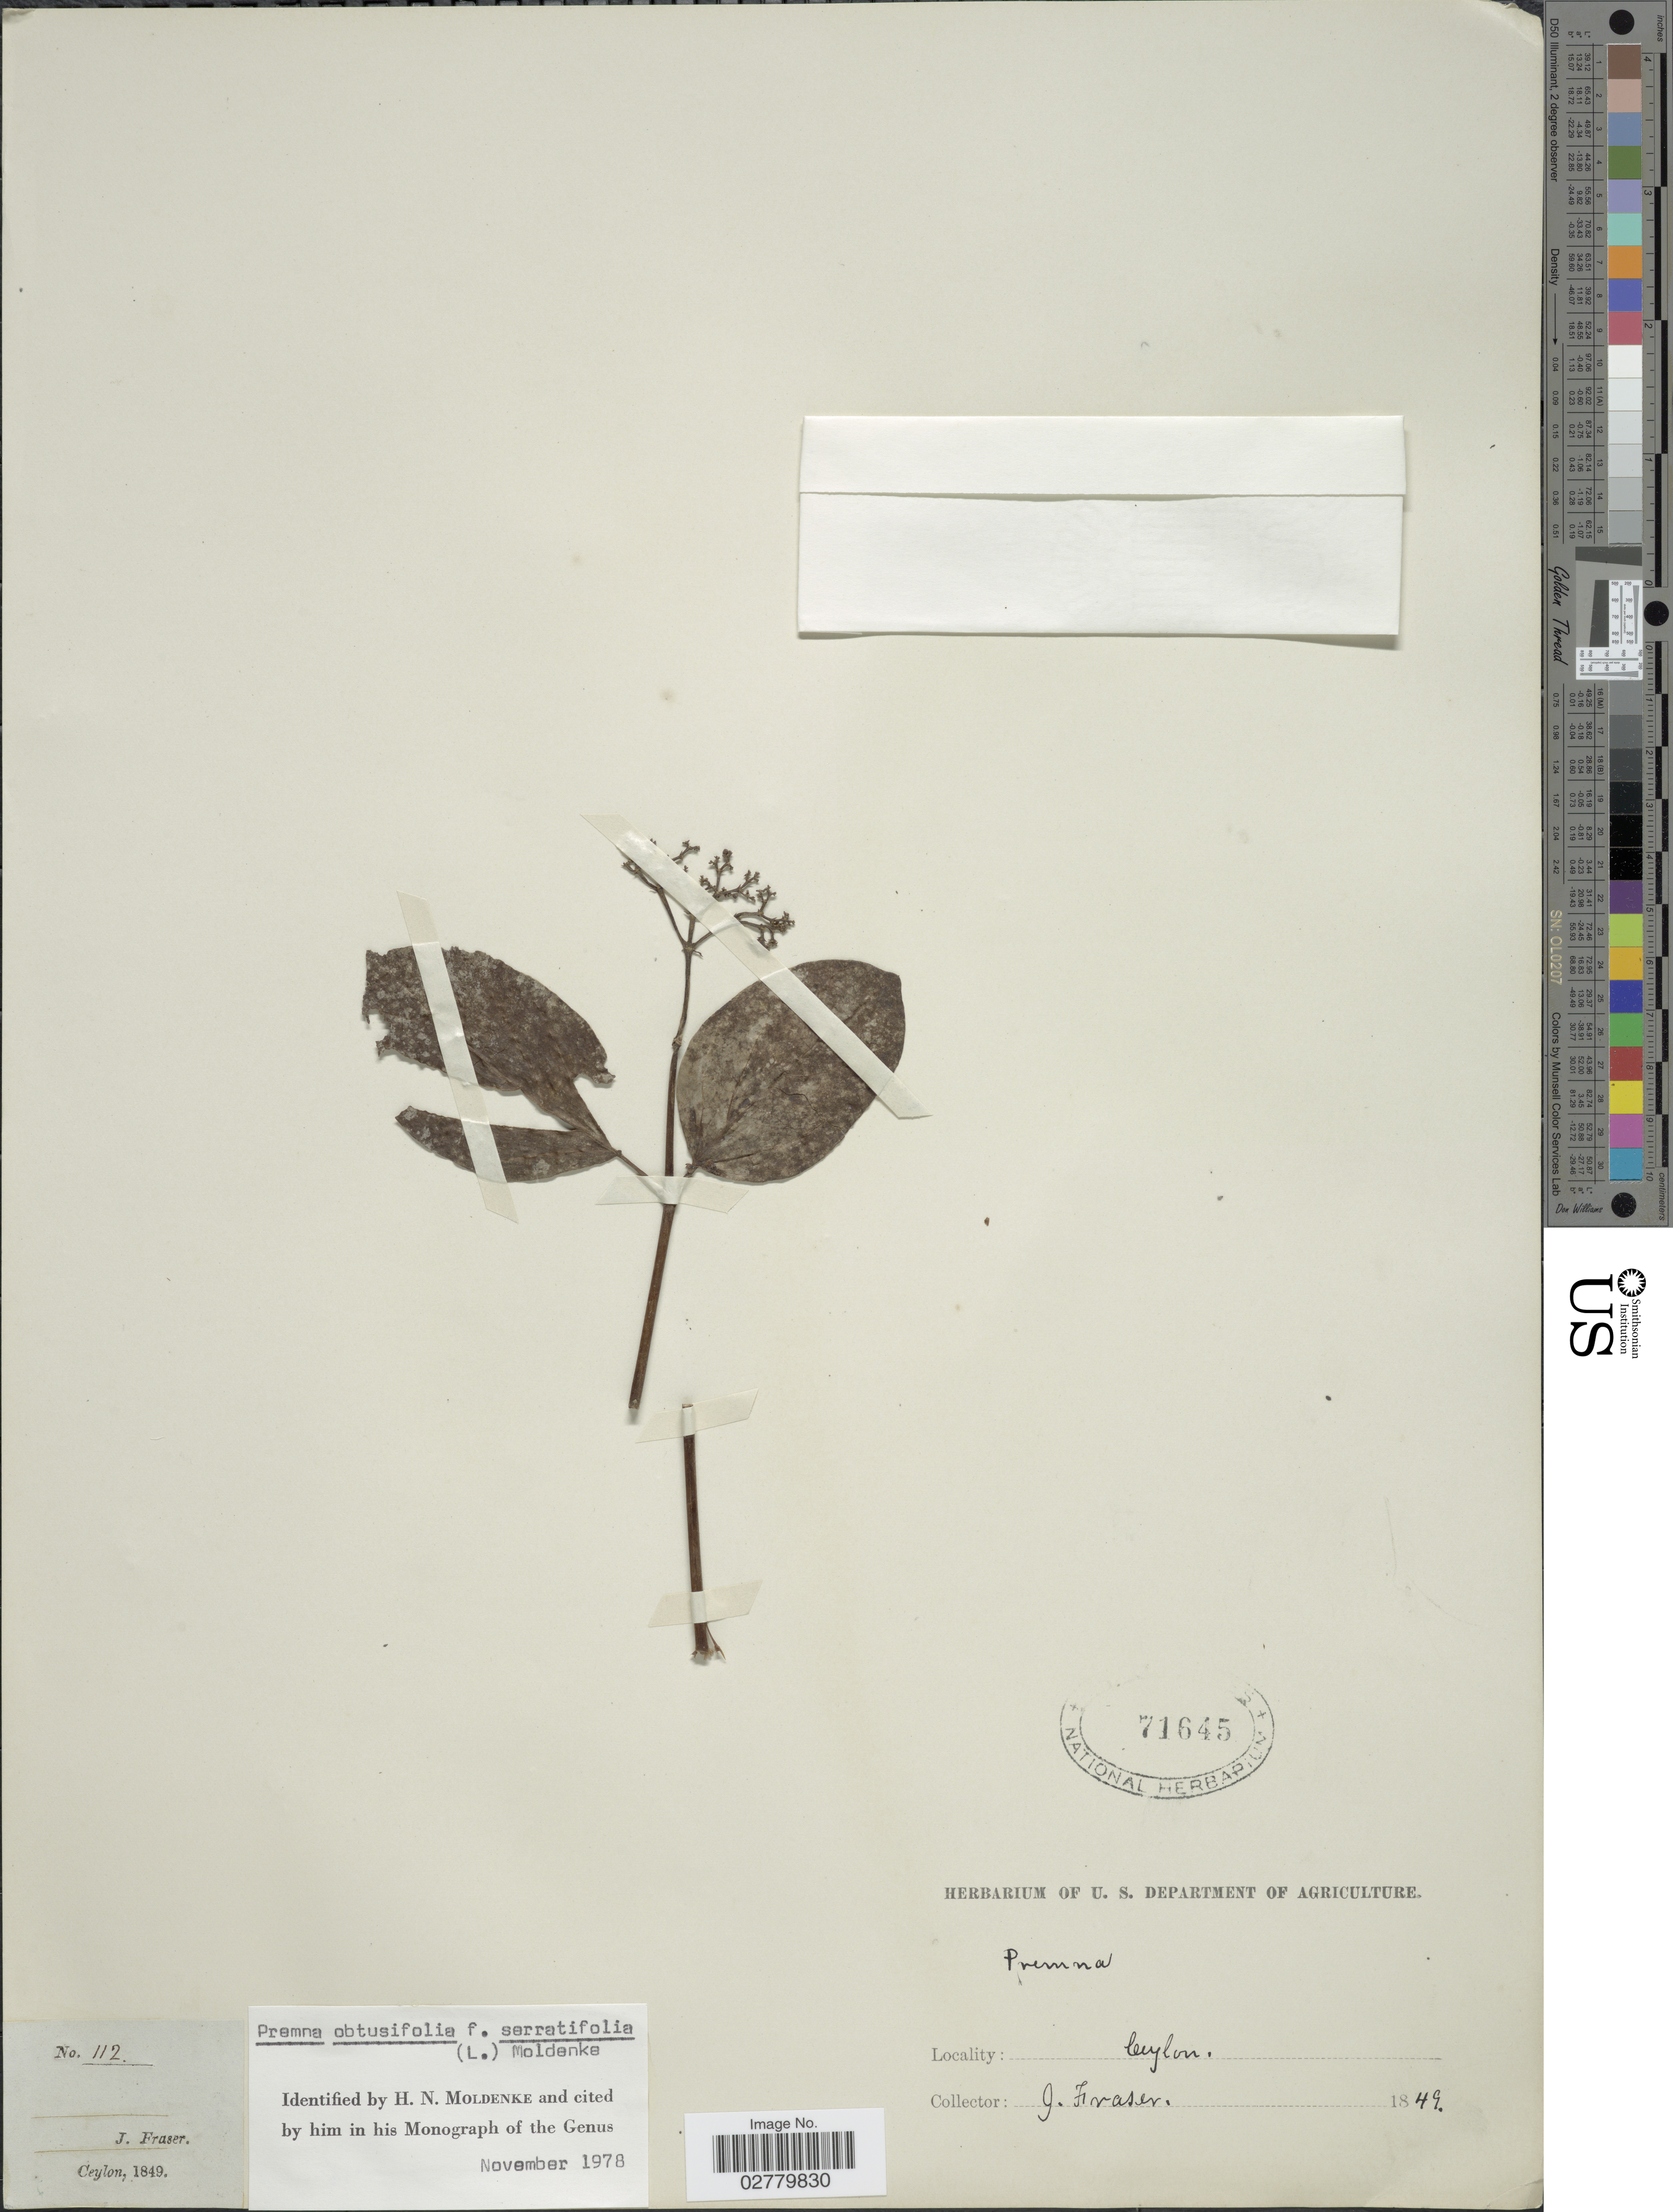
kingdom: Plantae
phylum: Tracheophyta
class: Magnoliopsida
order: Lamiales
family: Lamiaceae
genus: Premna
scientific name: Premna obtusifolia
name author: R. Br.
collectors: J. Fraser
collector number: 112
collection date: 1849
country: Sri Lanka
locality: Ceylon.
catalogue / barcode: US 71645